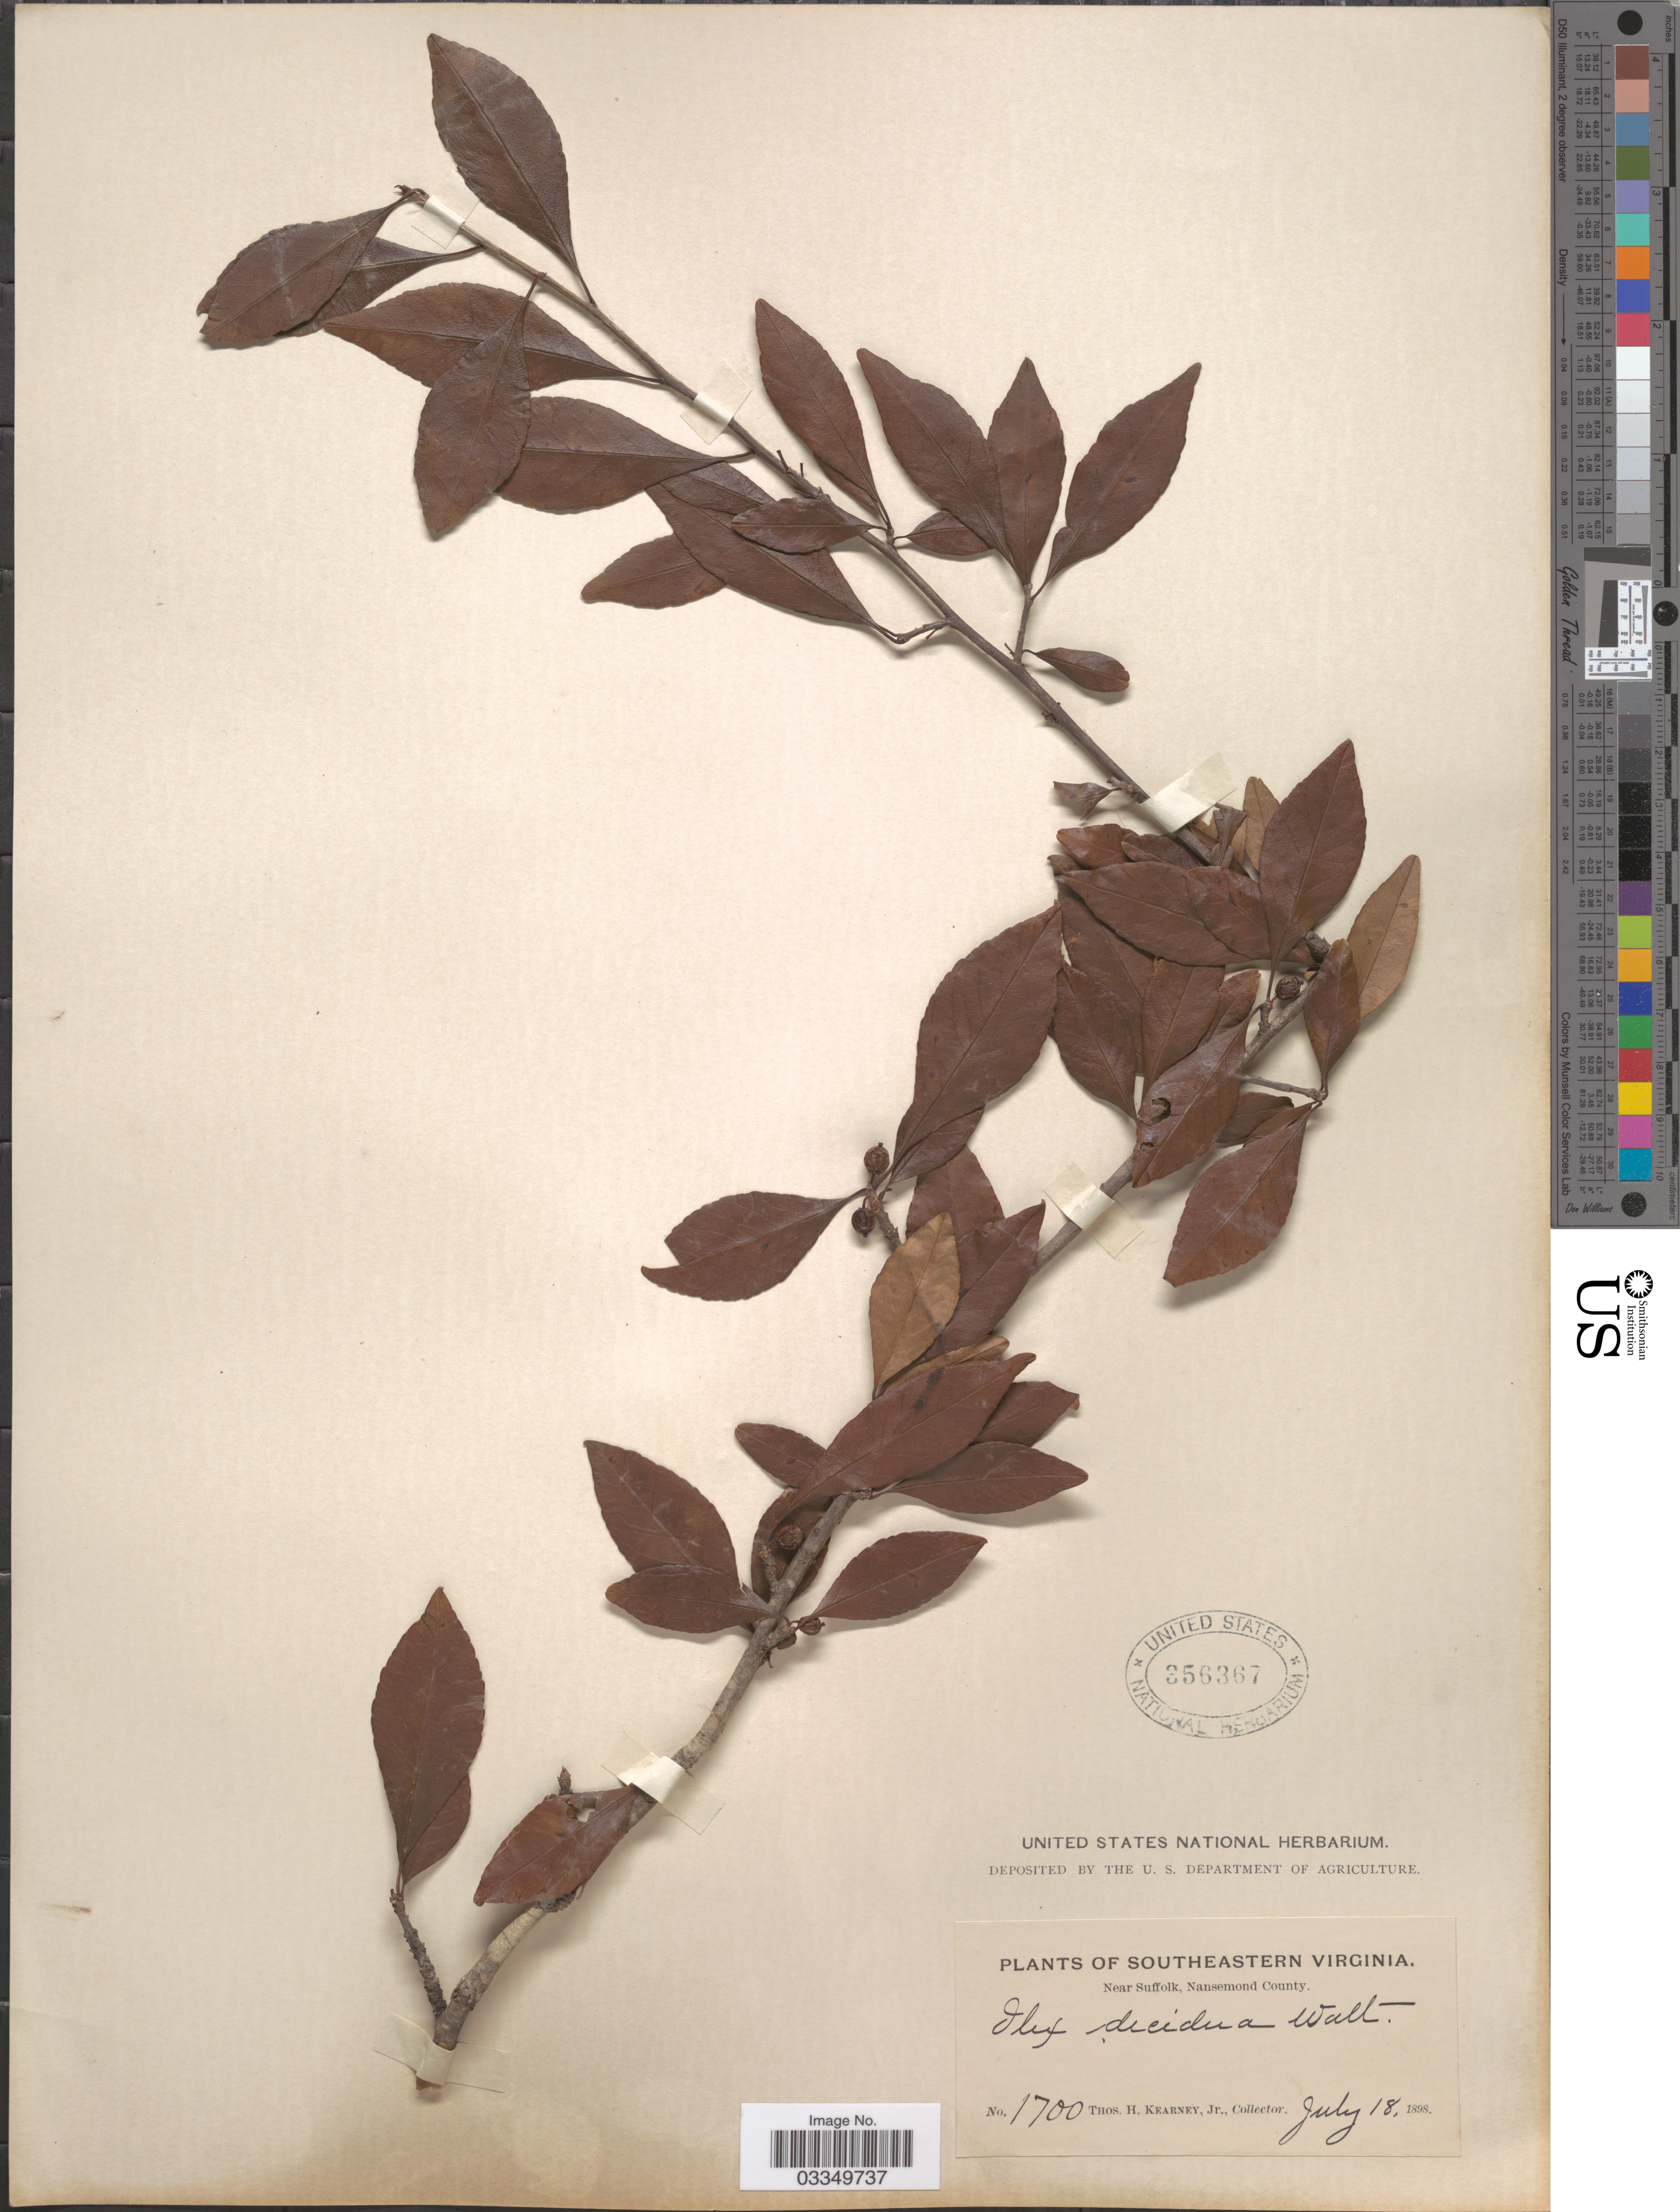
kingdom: Plantae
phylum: Tracheophyta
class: Magnoliopsida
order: Aquifoliales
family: Aquifoliaceae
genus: Ilex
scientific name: Ilex decidua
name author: Walter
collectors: T. H. Kearney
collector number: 1700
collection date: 1898-07-18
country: United States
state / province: Virginia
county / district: City of Suffolk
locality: Southeastern Virginia. Near Suffolk, Nansemond County.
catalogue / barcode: US 356367